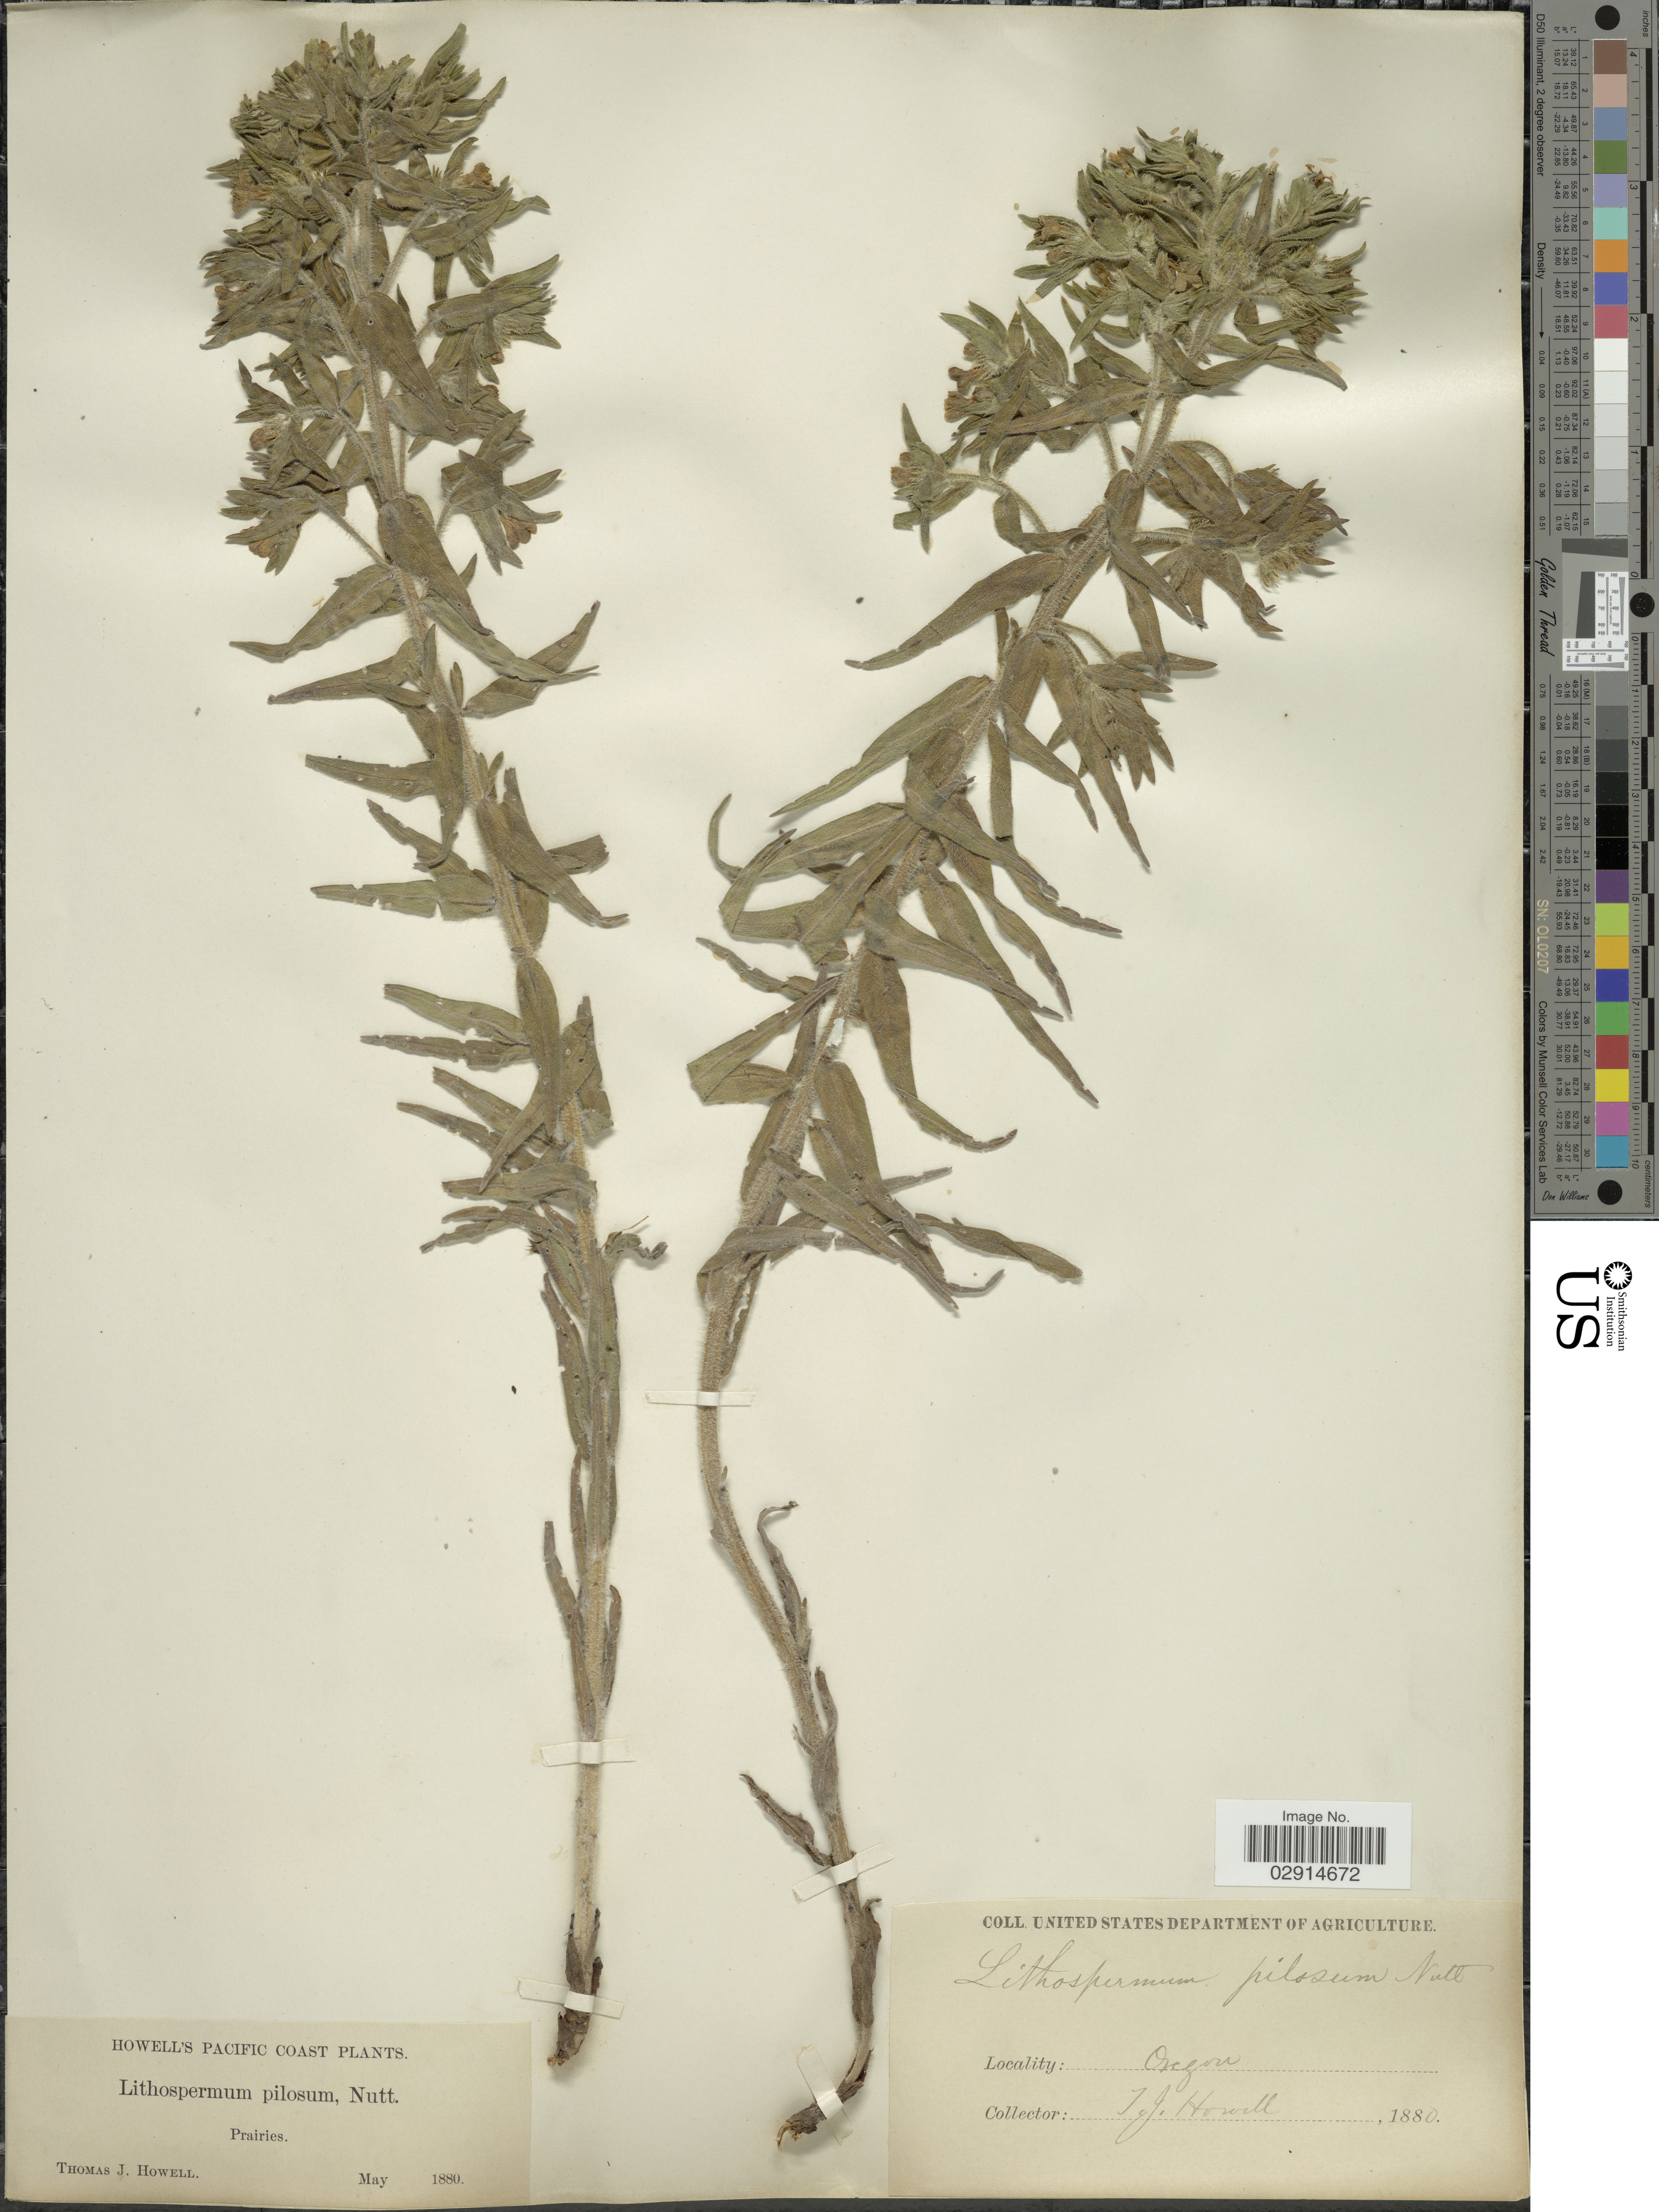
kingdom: Plantae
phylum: Tracheophyta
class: Magnoliopsida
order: Boraginales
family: Boraginaceae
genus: Lithospermum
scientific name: Lithospermum ruderale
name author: Douglas ex Lehm.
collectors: T. J. Howell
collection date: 1880-05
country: United States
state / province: Oregon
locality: Howell's Pacific Coast.